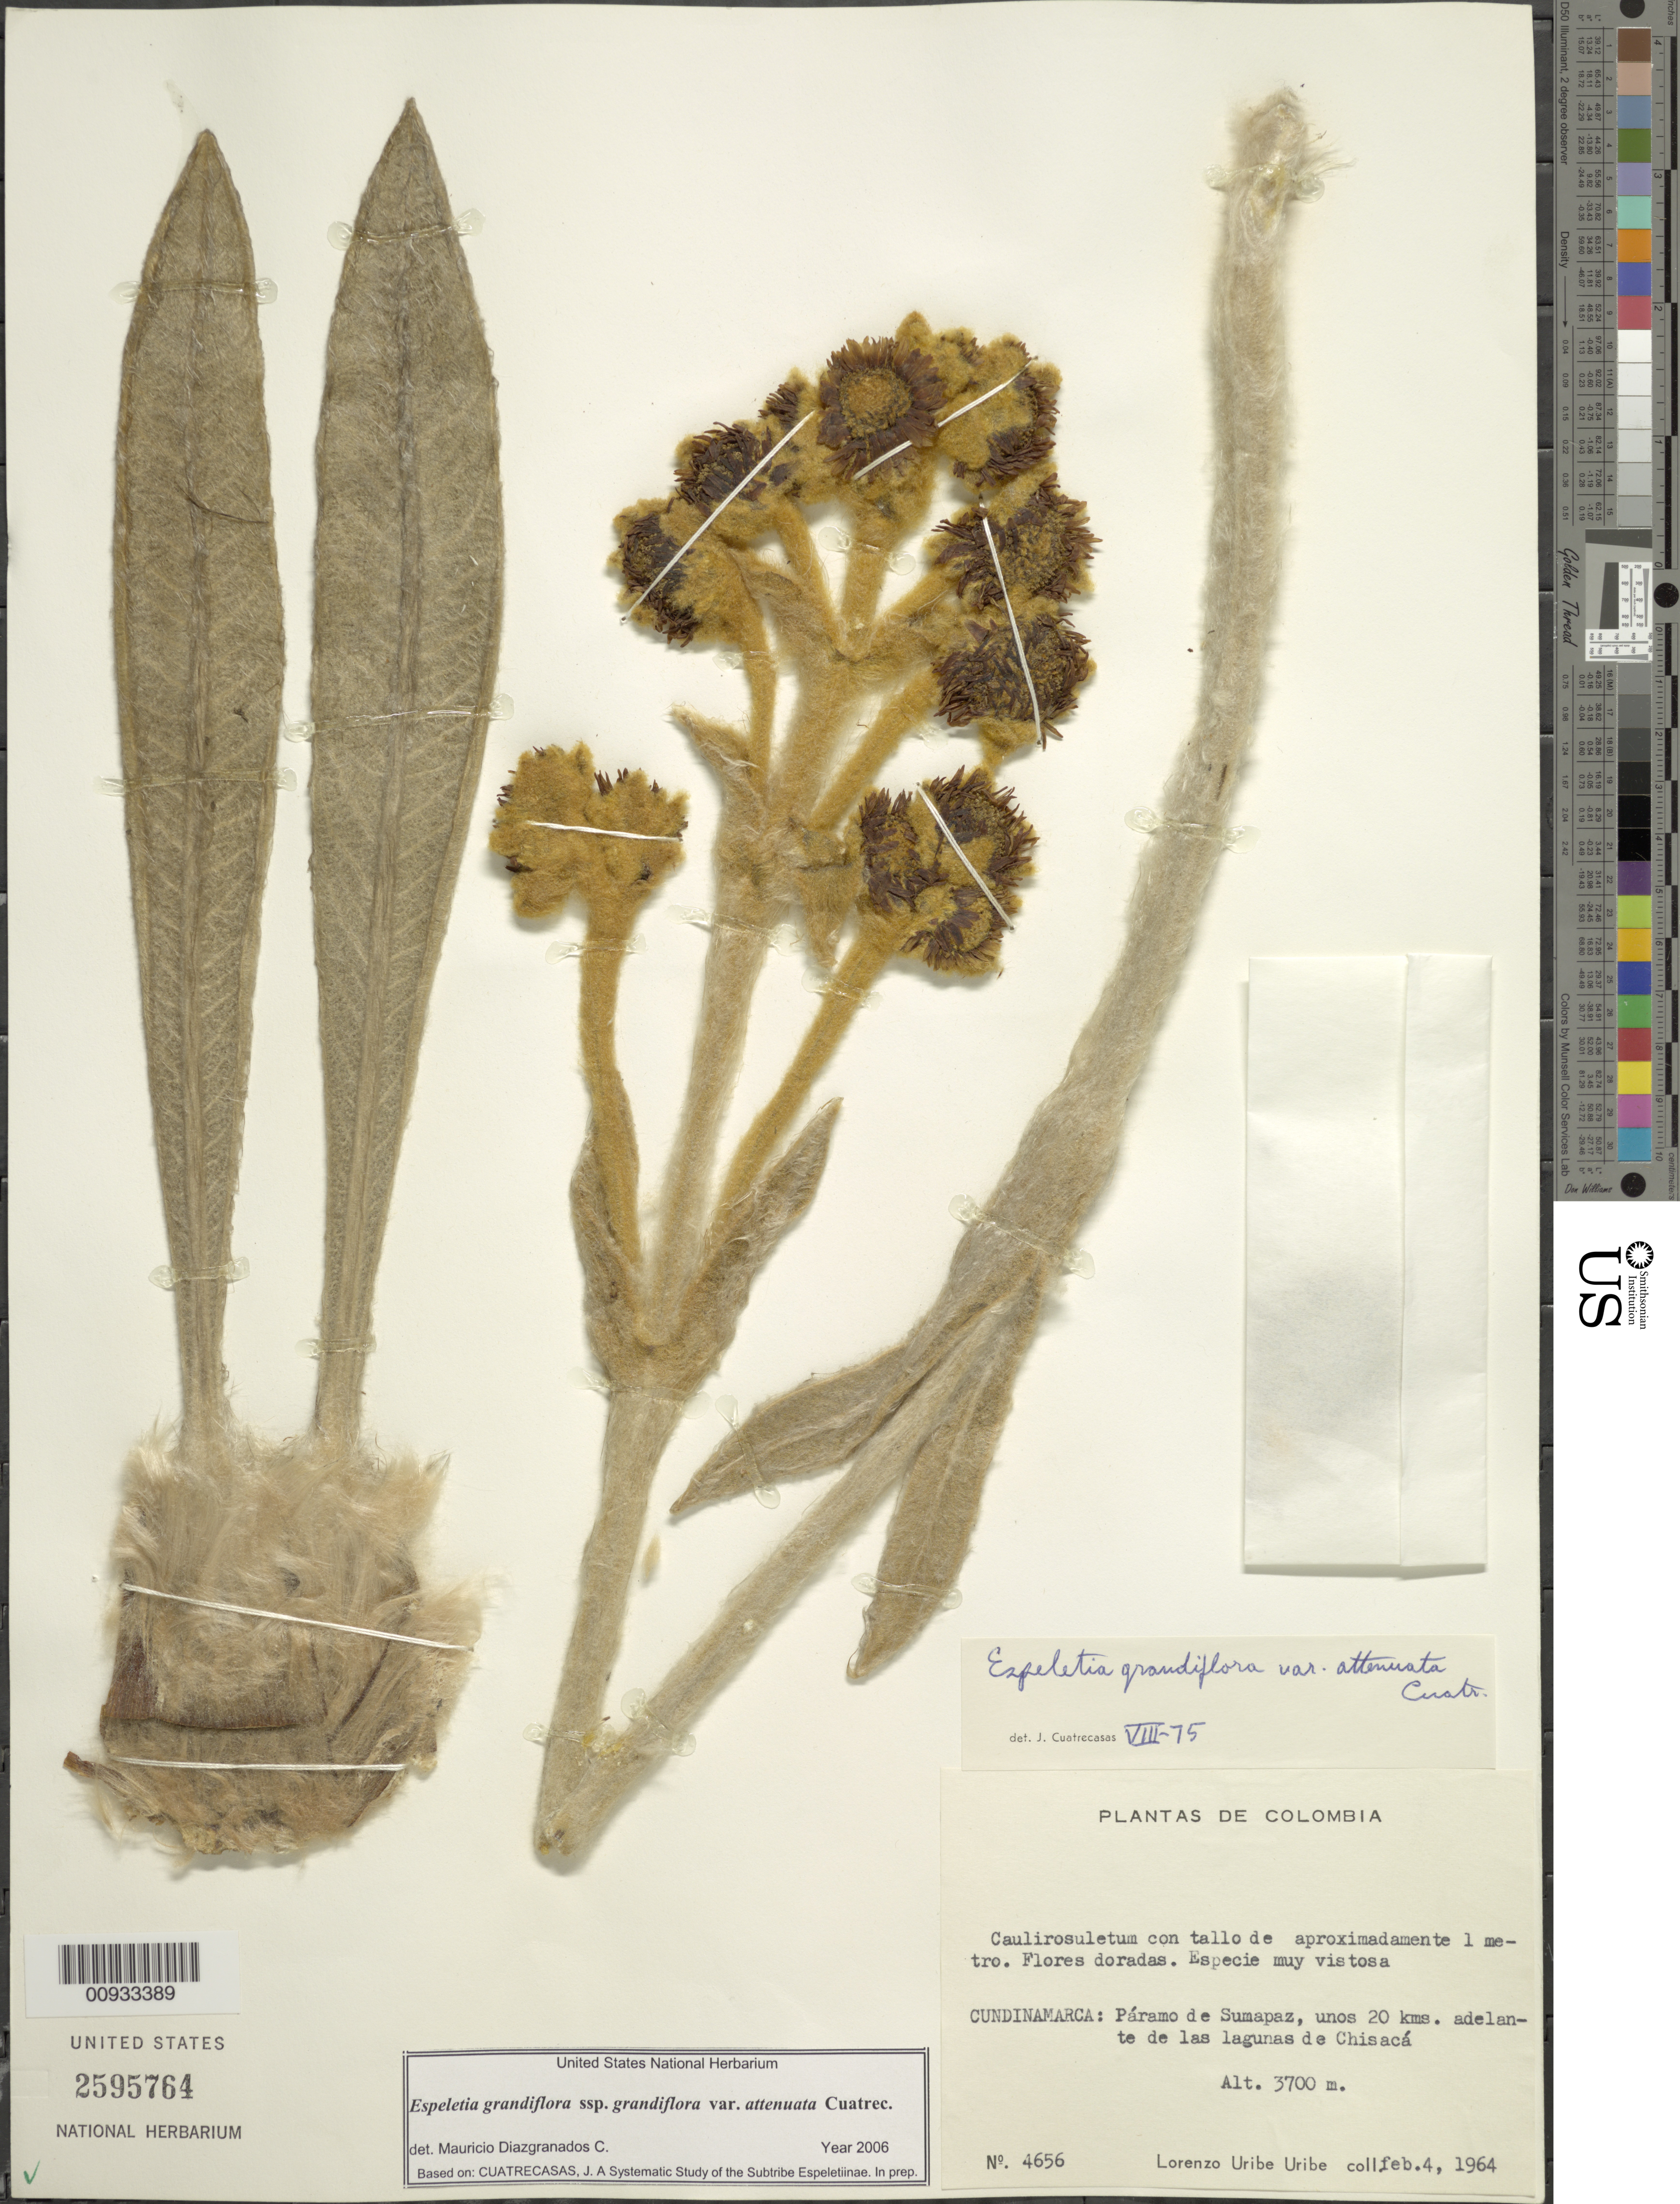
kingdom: Plantae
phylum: Tracheophyta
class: Magnoliopsida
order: Asterales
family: Asteraceae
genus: Espeletia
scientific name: Espeletia grandiflora var. attenuata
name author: Cuatrec.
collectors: L. Uribe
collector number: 4656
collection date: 1964-02-04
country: Colombia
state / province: Cundinamarca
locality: Paramo de Sumapaz, unos 20 kms. adelante de las lagunas de Chisaca.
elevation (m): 3700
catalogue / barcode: US 2595764